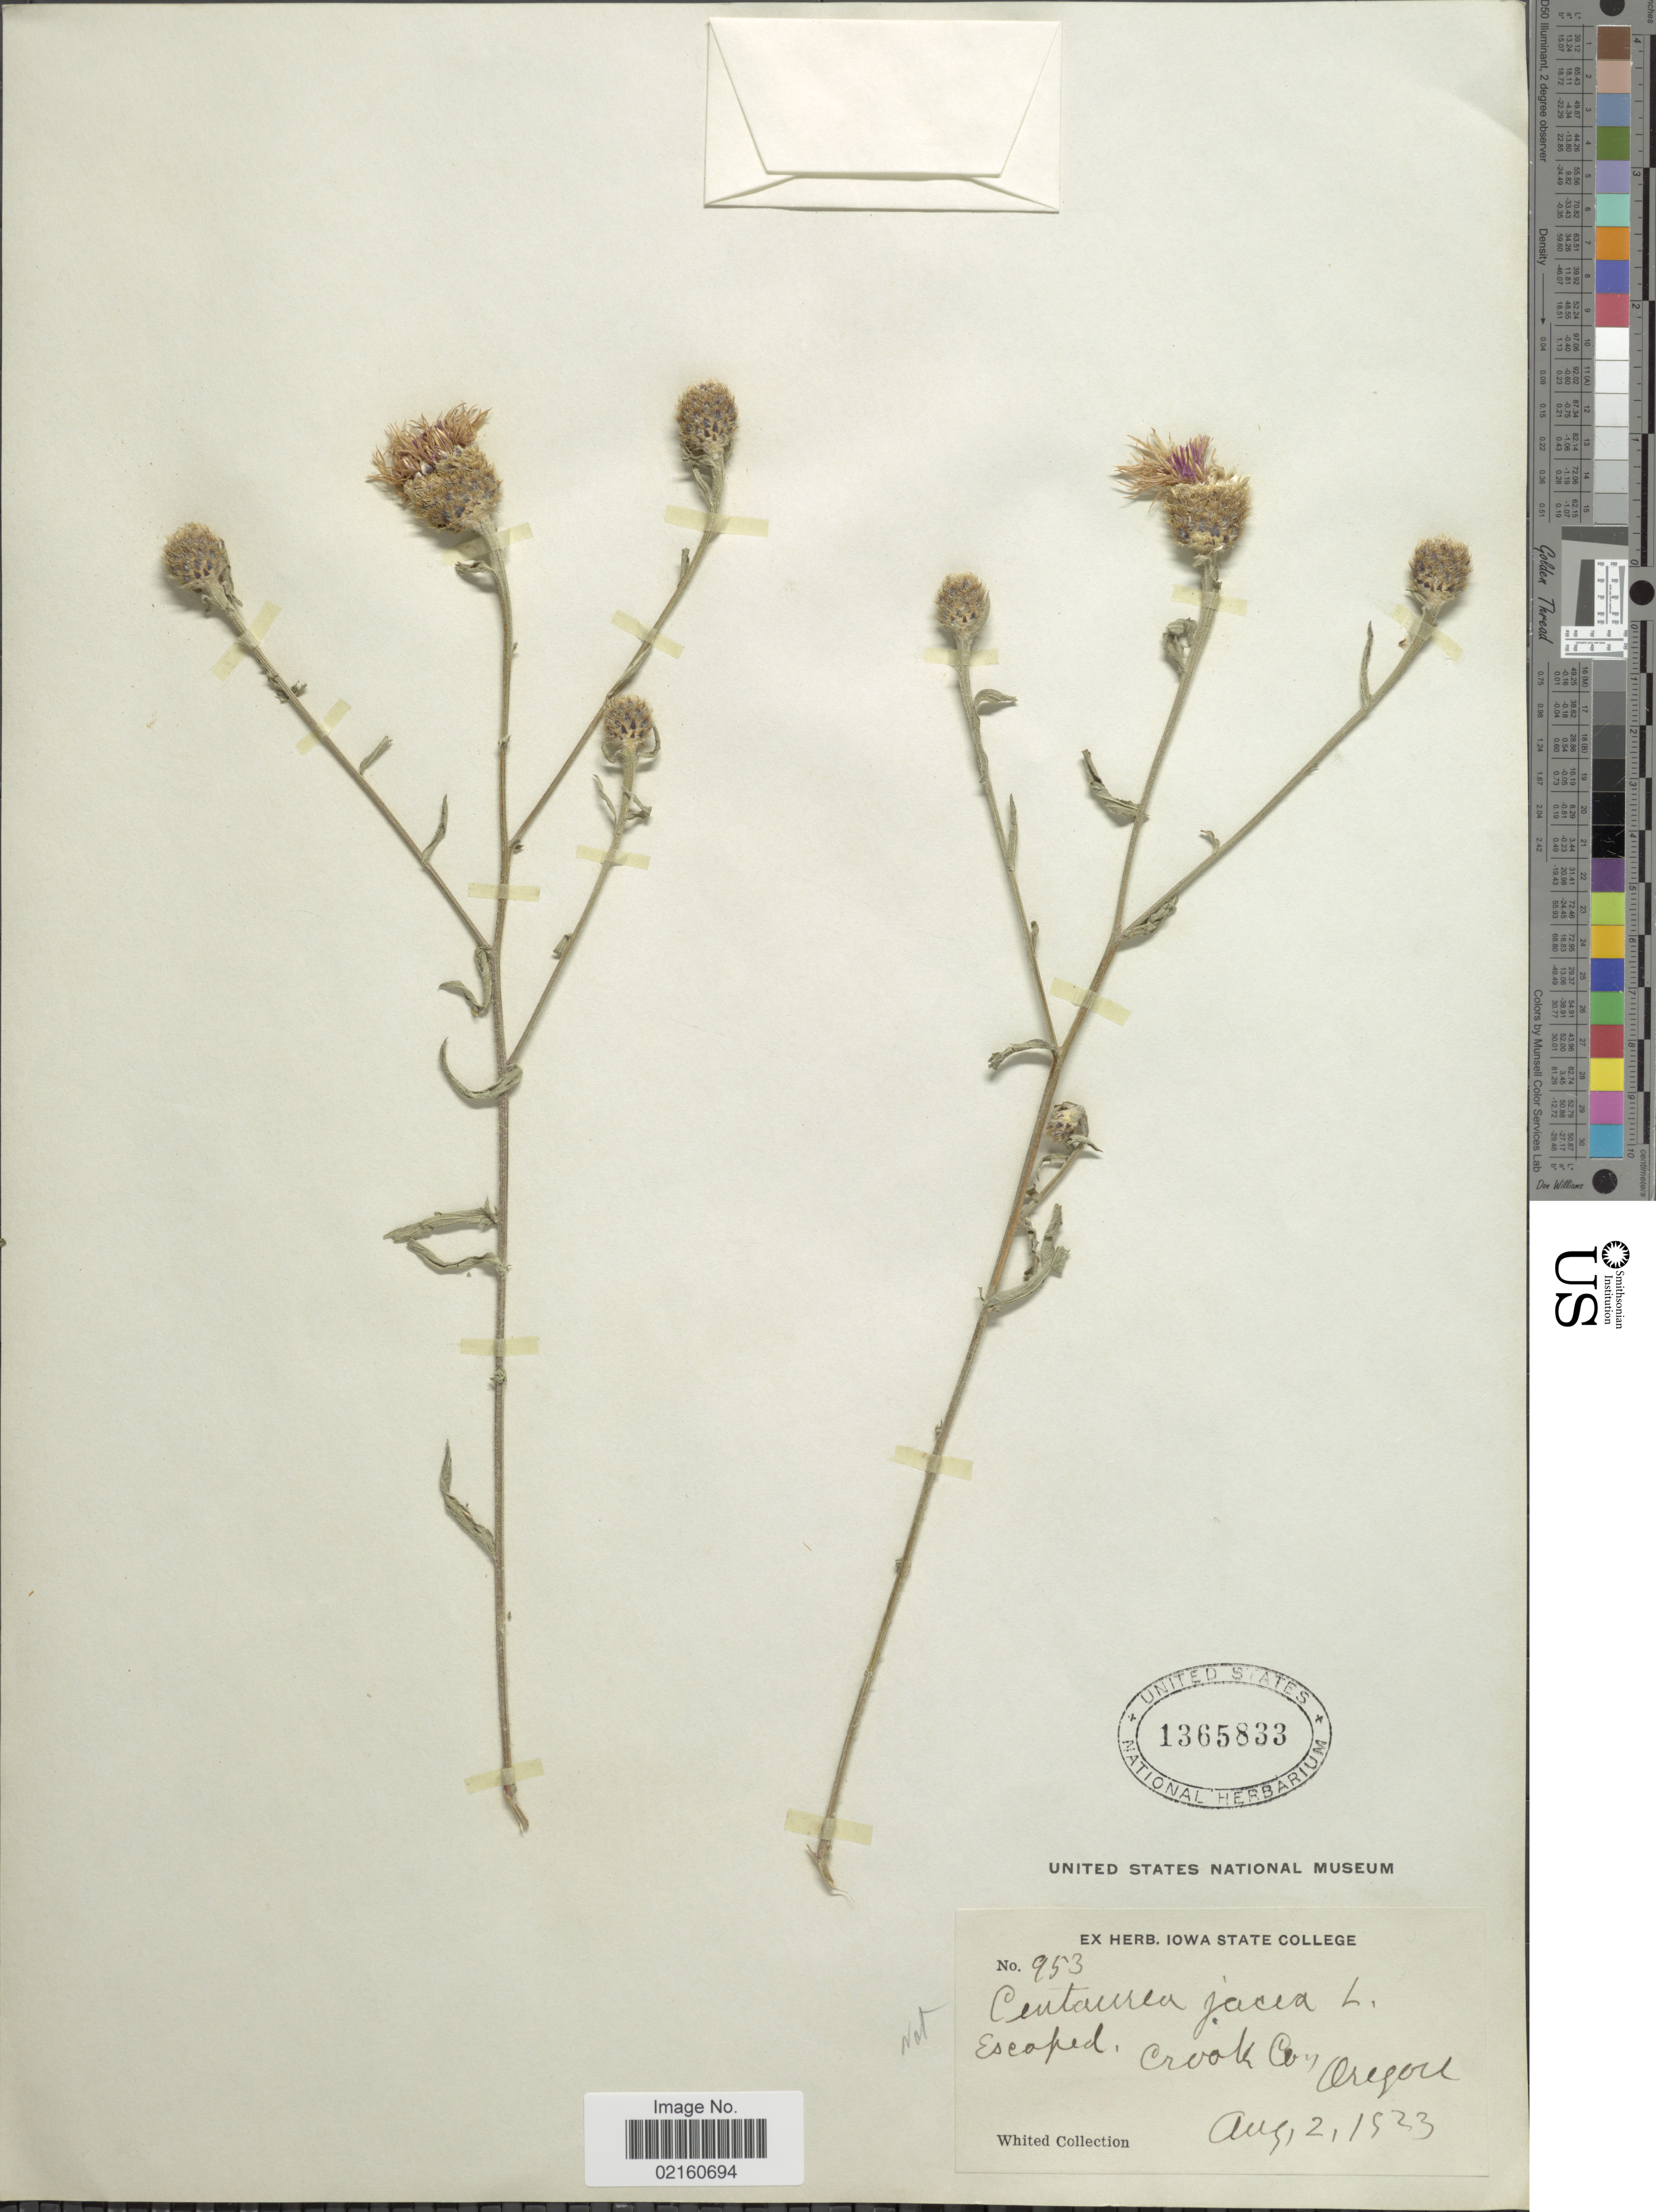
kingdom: Plantae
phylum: Tracheophyta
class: Magnoliopsida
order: Asterales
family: Asteraceae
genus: Centaurea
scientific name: Centaurea nigrescens subsp. vochinensis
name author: (Bernh. ex Rchb.) Nyman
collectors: Whited Collection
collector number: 953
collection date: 1923-08-02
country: United States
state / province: Oregon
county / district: Crook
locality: Crook Co.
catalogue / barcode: US 1365833